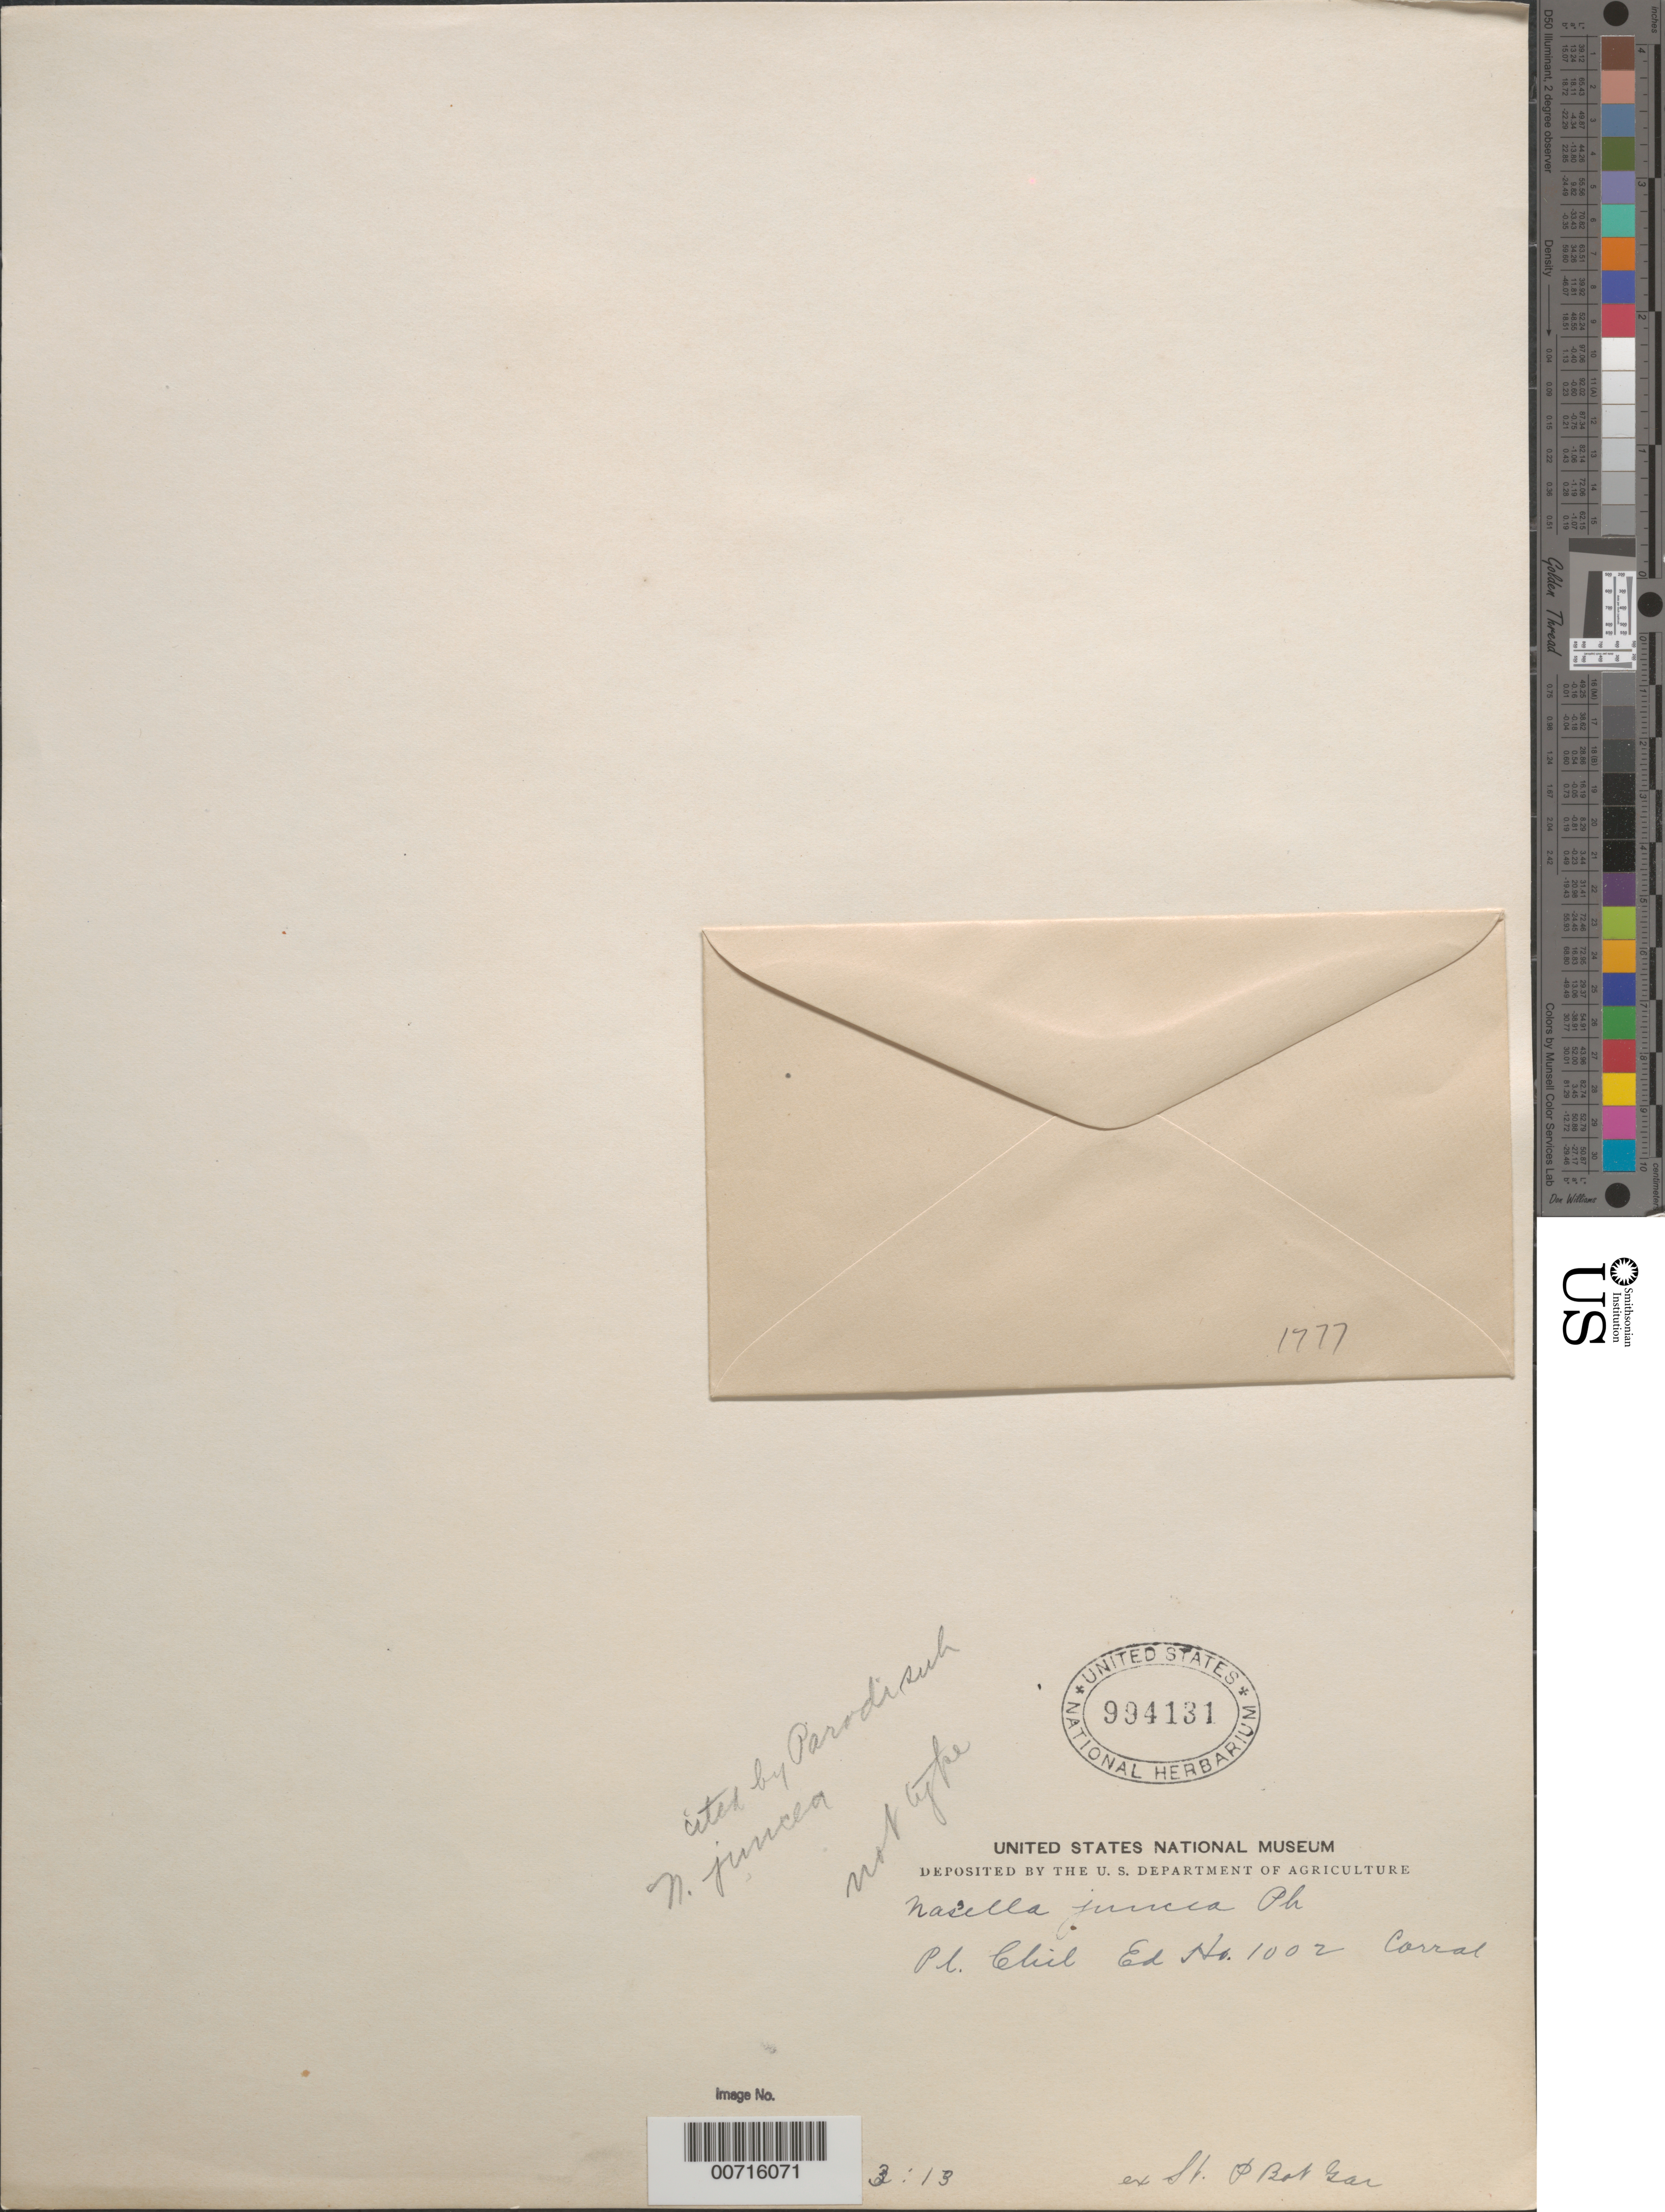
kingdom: Plantae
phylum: Tracheophyta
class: Liliopsida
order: Poales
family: Poaceae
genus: Nassella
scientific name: Nassella juncea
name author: Phil.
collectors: ex St. P. Bot. Gard.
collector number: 1002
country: Chile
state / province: Los Ríos (XIV)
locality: Pl. Chil. Corral.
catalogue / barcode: US 994131